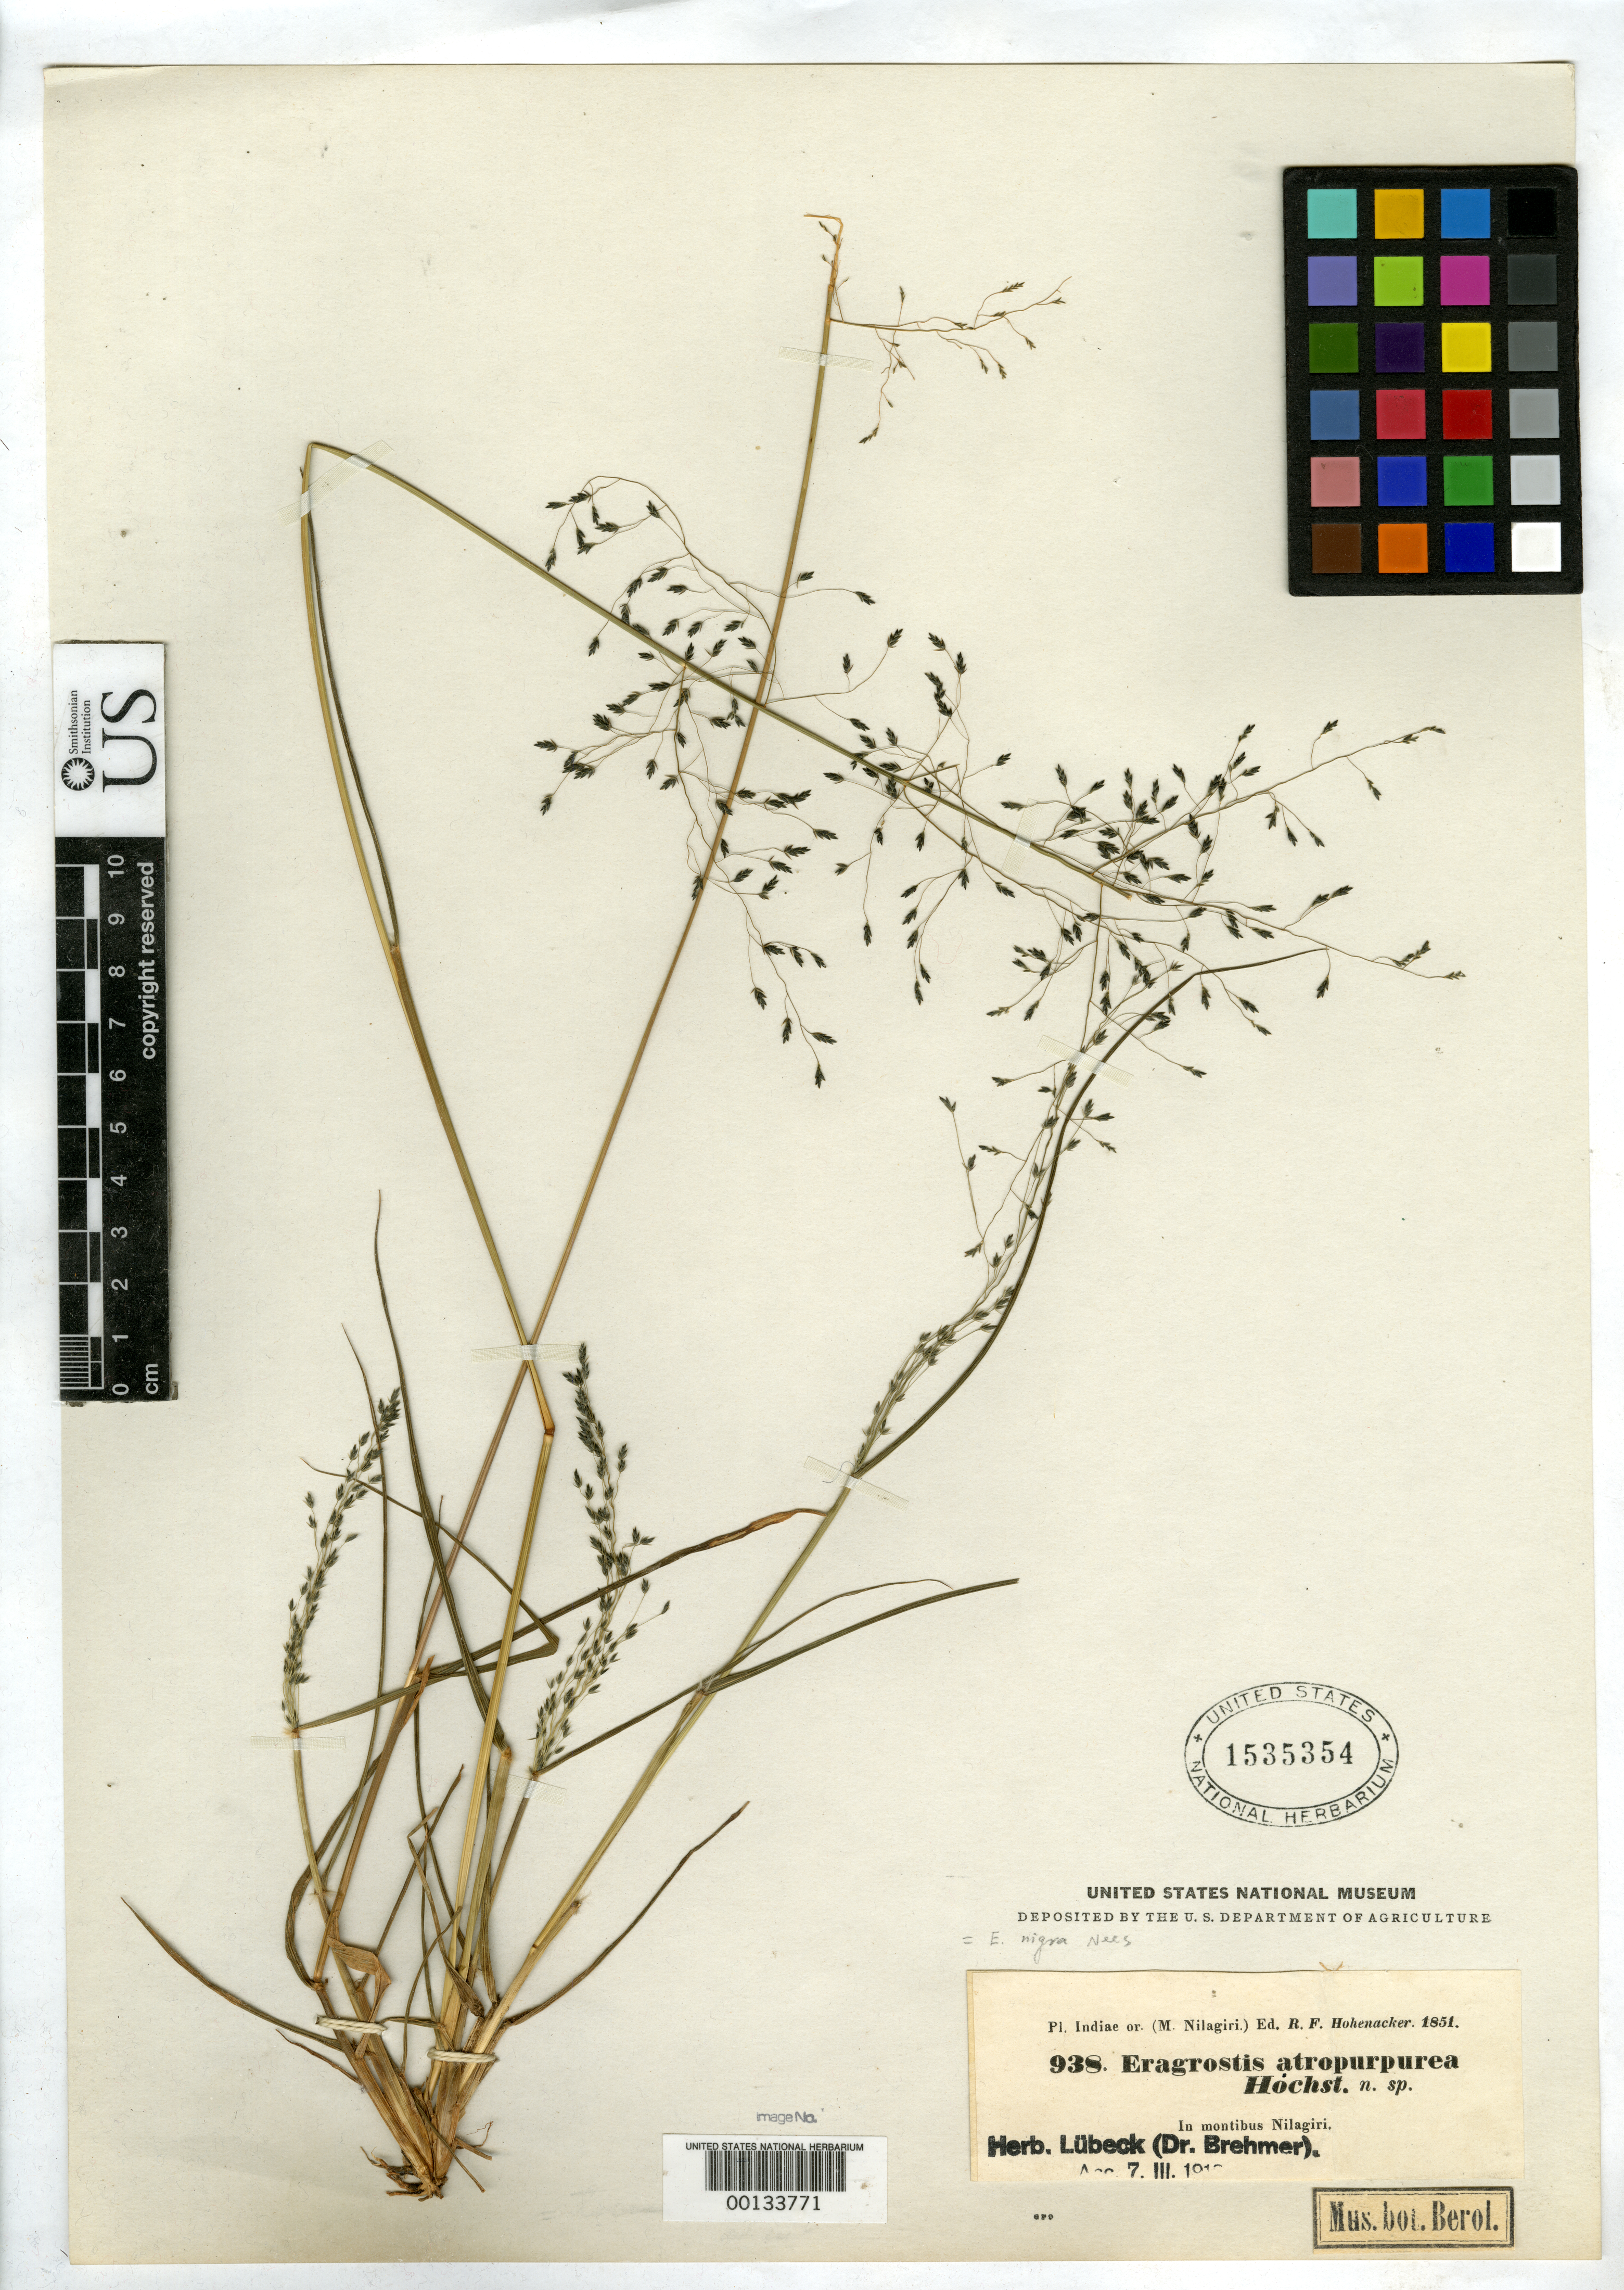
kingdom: Plantae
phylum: Tracheophyta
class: Liliopsida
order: Poales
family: Poaceae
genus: Eragrostis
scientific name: Eragrostis atropurpurea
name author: Hochst. ex Steud.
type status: Isotype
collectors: R. F. Hohenacker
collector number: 938 (Hohnkr. Hb. Ind)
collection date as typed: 1851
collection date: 1851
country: India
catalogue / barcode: US 1535354